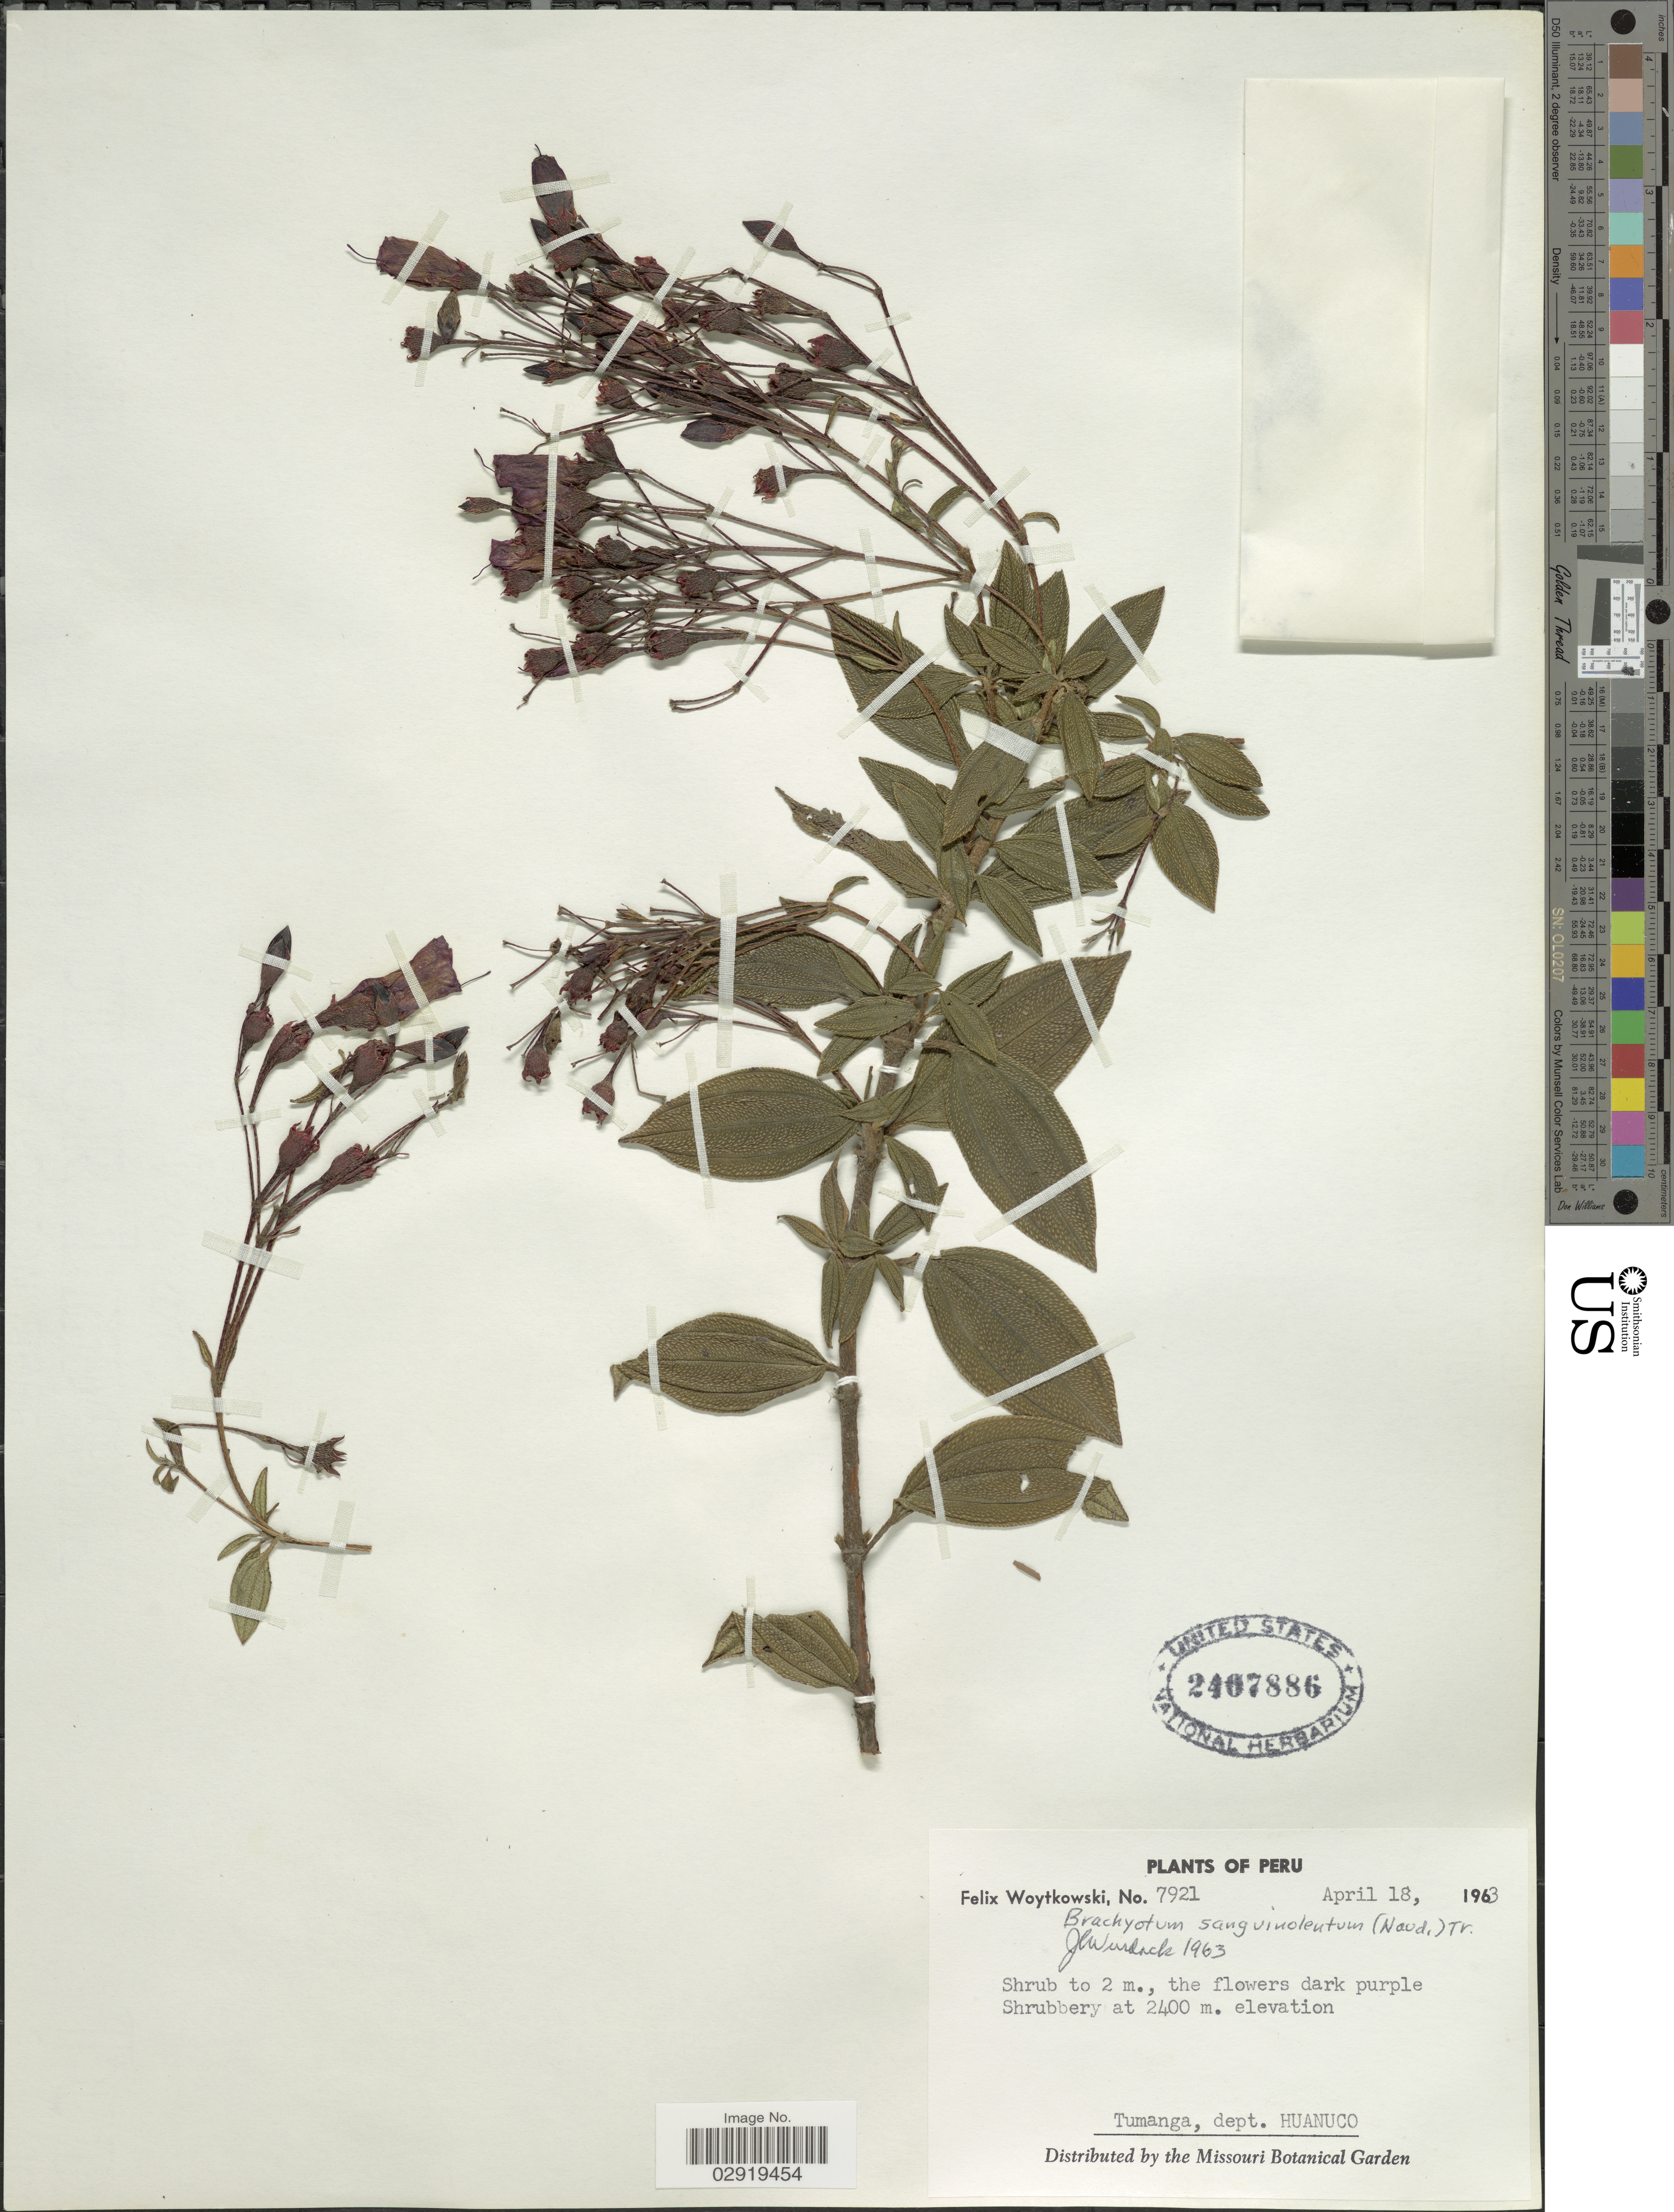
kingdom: Plantae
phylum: Tracheophyta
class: Magnoliopsida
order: Myrtales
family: Melastomataceae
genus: Brachyotum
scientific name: Brachyotum sanguinolentum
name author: (Naudin) Triana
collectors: F. Woytkowski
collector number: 7921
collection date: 1963-04-18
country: Peru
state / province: Huánuco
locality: Tumanga, dept. Huanuco.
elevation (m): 2400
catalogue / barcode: US 2407886